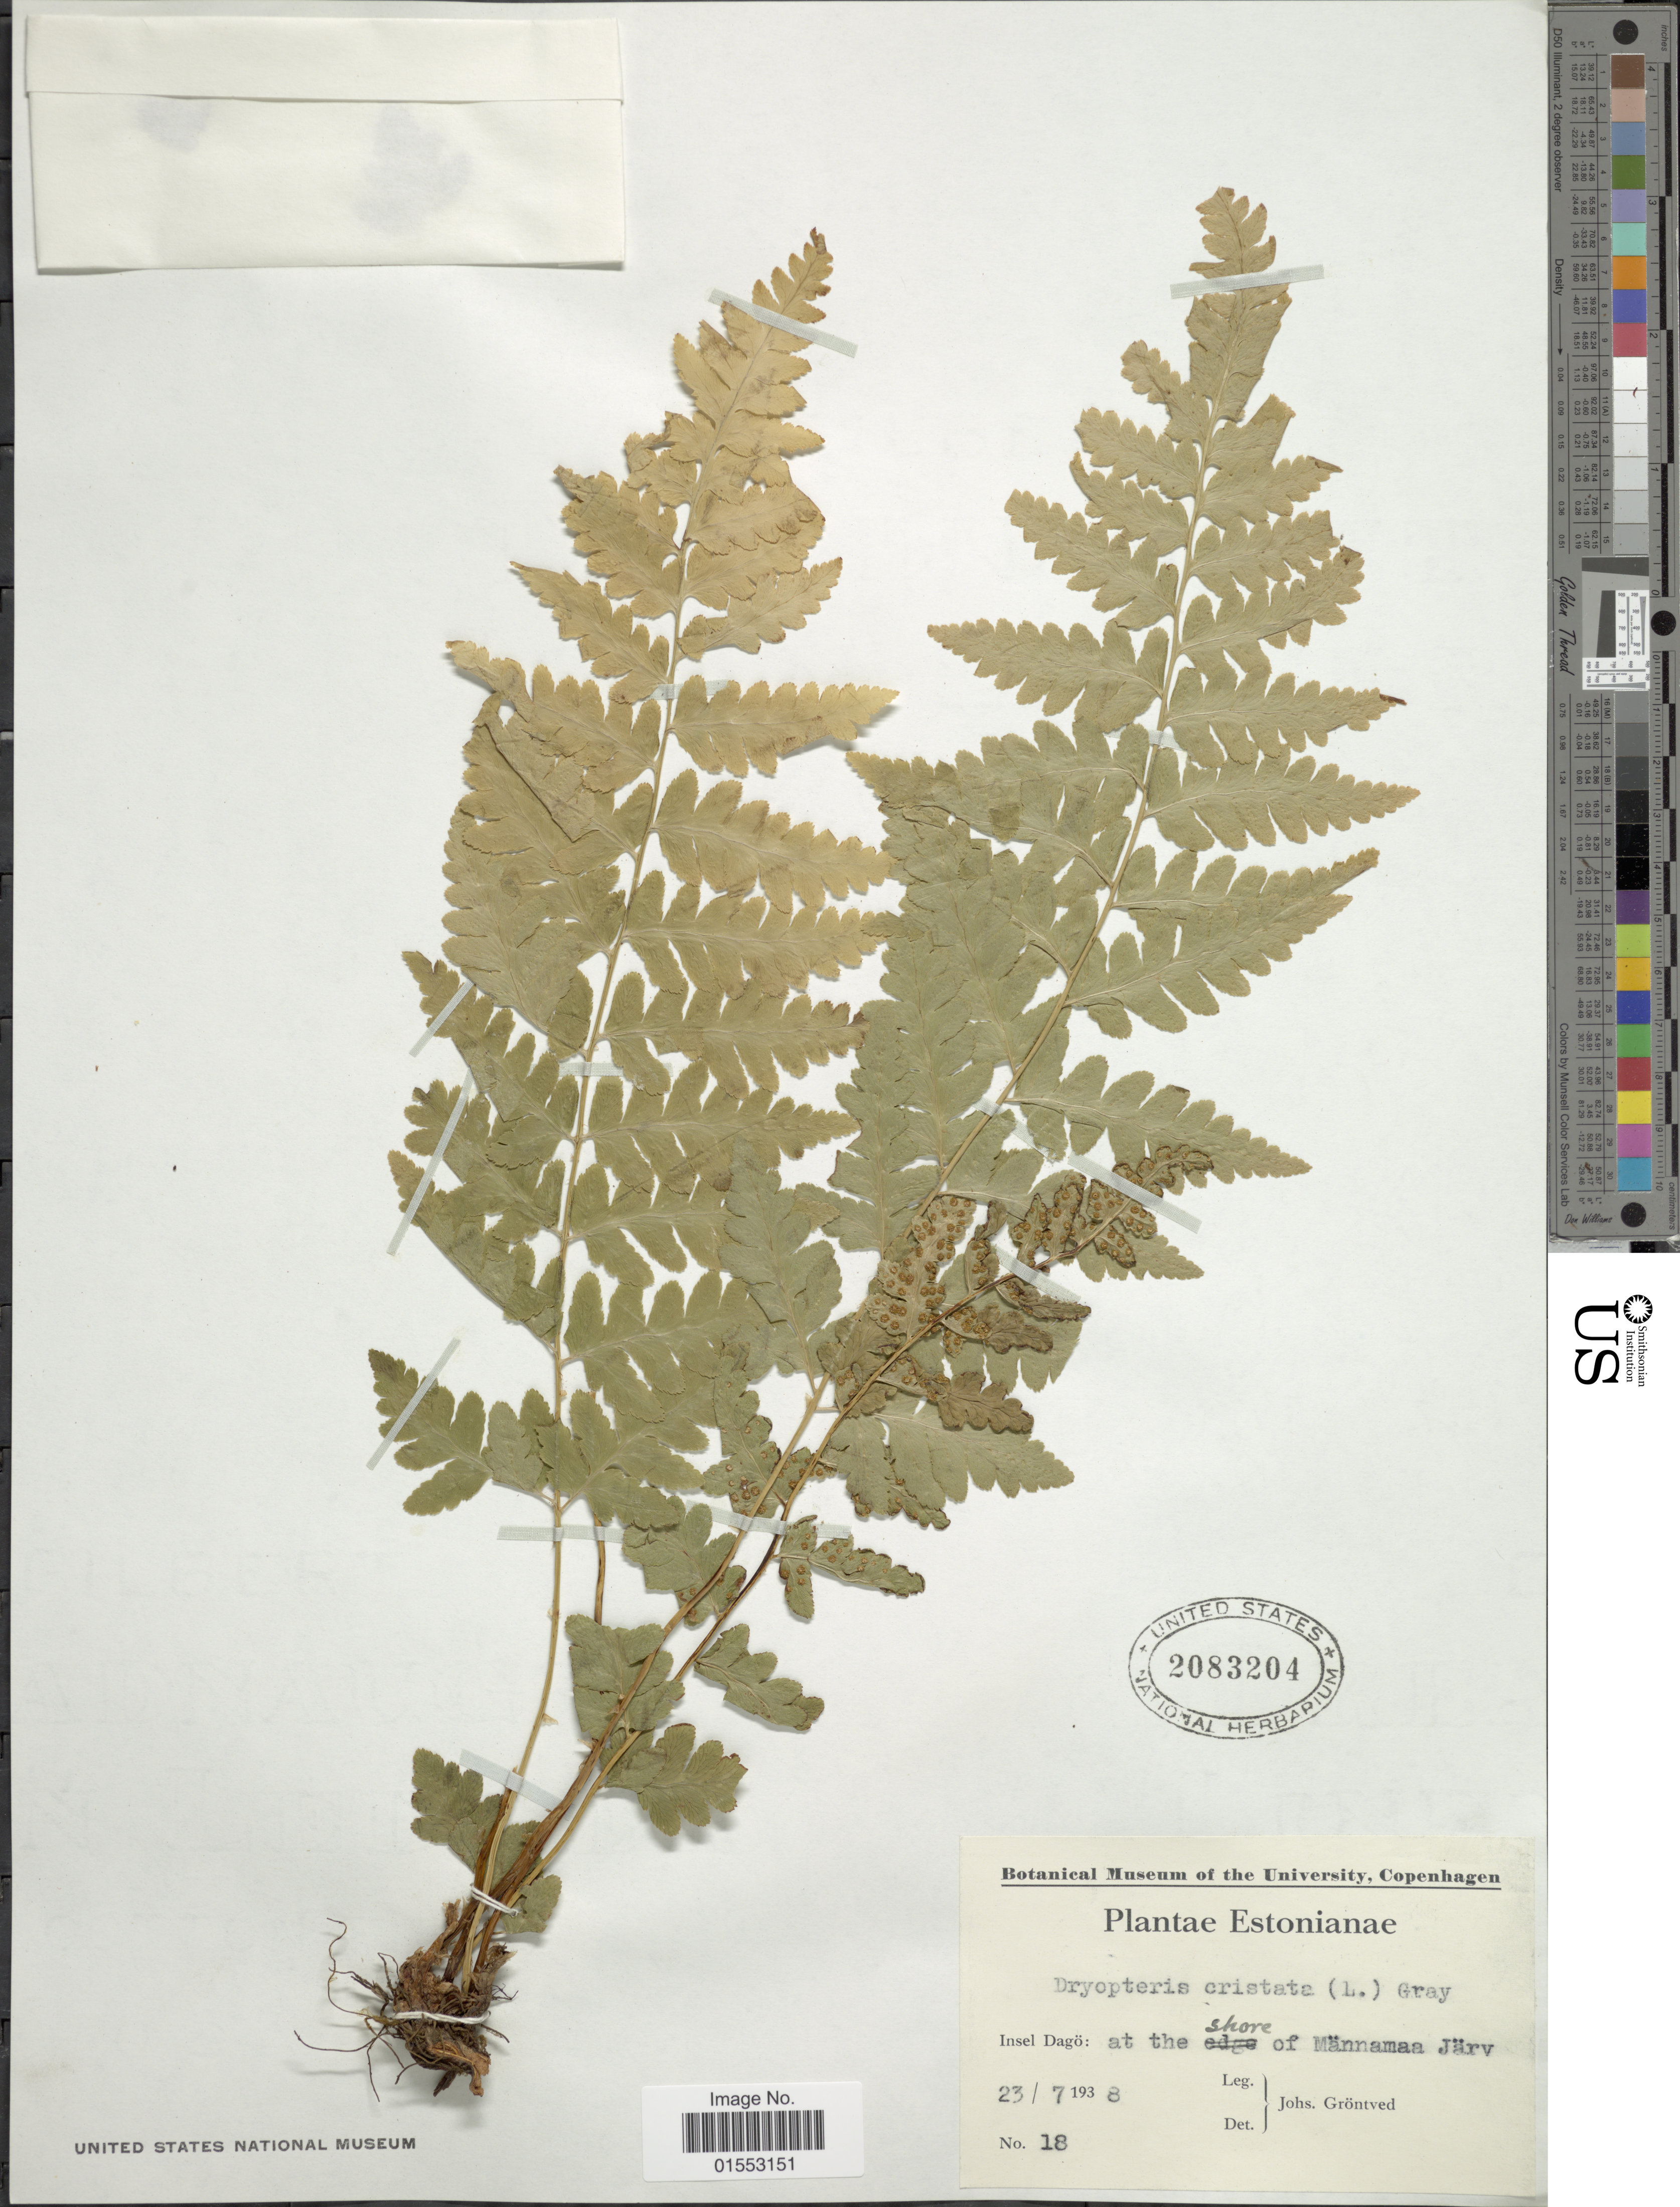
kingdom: Plantae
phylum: Tracheophyta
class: Polypodiopsida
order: Polypodiales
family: Dryopteridaceae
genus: Dryopteris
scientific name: Dryopteris cristata var. spinulosa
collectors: J. Grontved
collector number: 18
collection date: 1938-07-23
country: Estonia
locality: Insel dago: at the shore of Mannamaa Jarv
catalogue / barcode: US 2083204